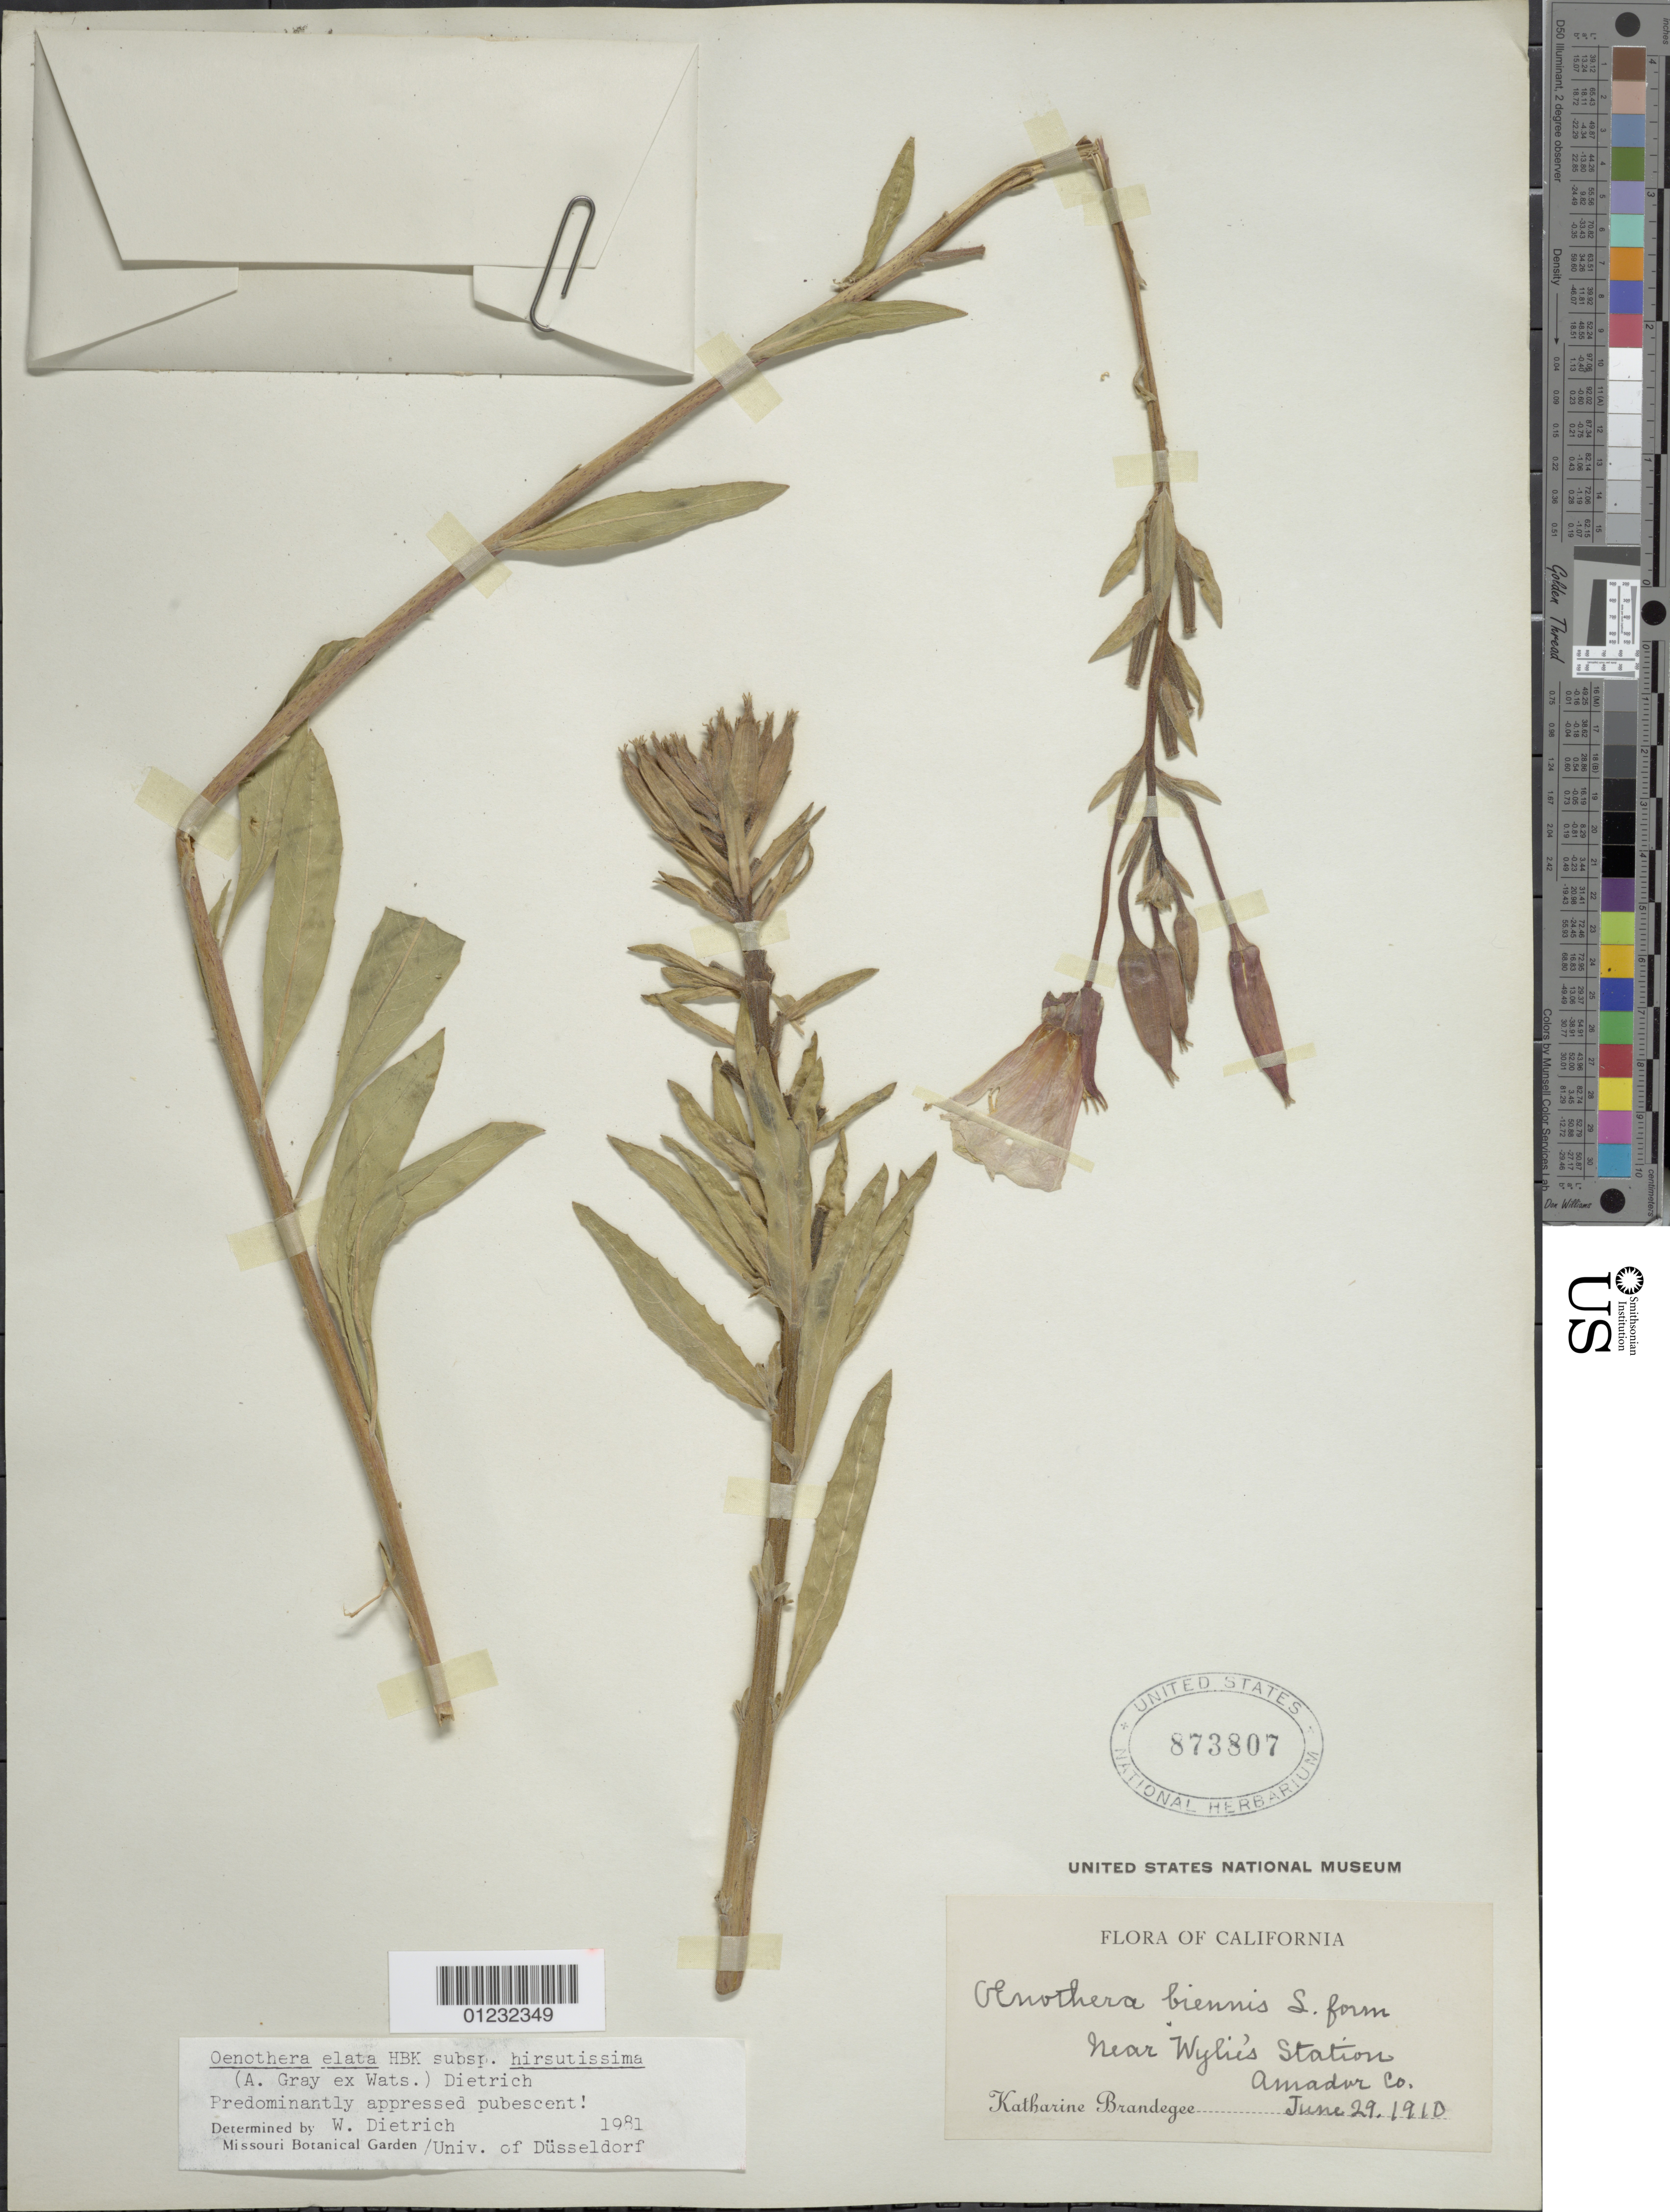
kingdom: Plantae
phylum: Tracheophyta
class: Magnoliopsida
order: Myrtales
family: Onagraceae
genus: Oenothera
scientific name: Oenothera elata subsp. hirsutissima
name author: (A. Gray ex S. Watson) W. Dietr.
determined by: Dietrich, W.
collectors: K. Brandegee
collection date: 1910-06-29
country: United States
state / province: California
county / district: Amador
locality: Near Wythe's Station.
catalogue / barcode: US 873807